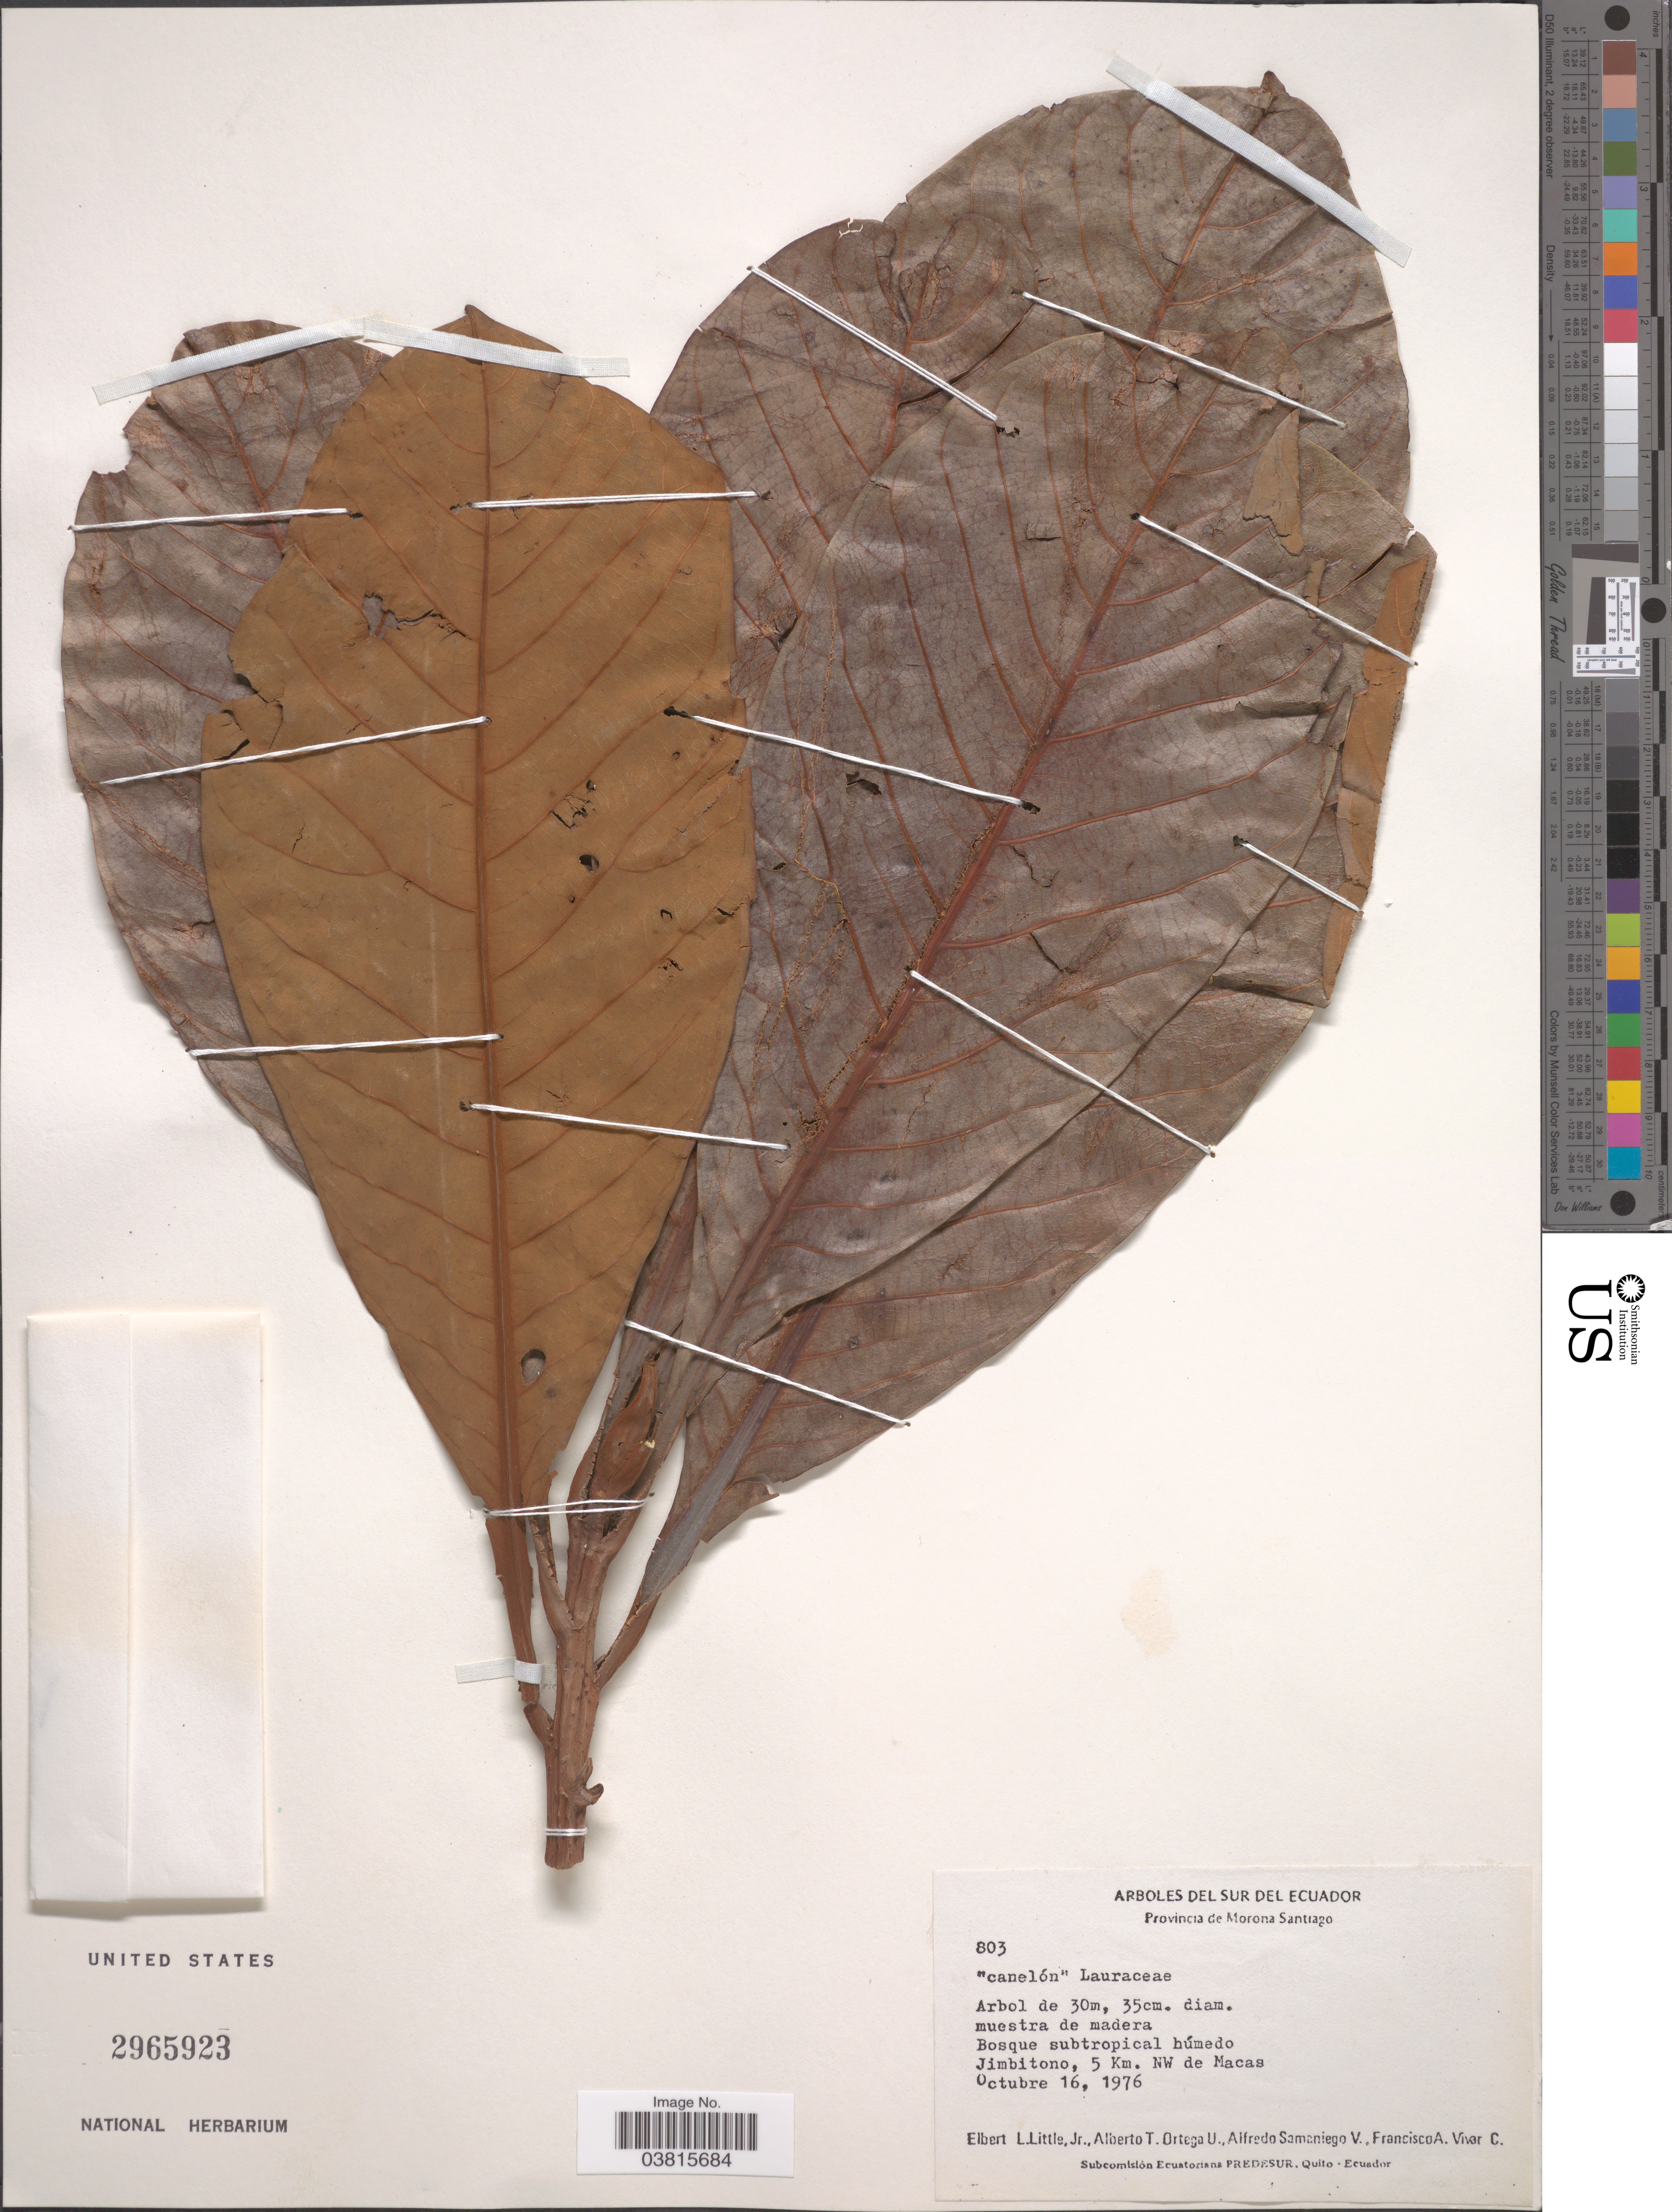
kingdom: Plantae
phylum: Tracheophyta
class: Magnoliopsida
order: Laurales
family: Lauraceae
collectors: E. L. Little, A. T. Ortega U., A. Samaniego V. & F. A. Vivar C.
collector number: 803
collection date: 1976-10-16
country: Ecuador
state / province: Morona-Santiago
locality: Sur del Ecuador. Bosque subtropical húmedo Jimbitono, 5 Km. NW de Macas.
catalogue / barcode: US 2965923